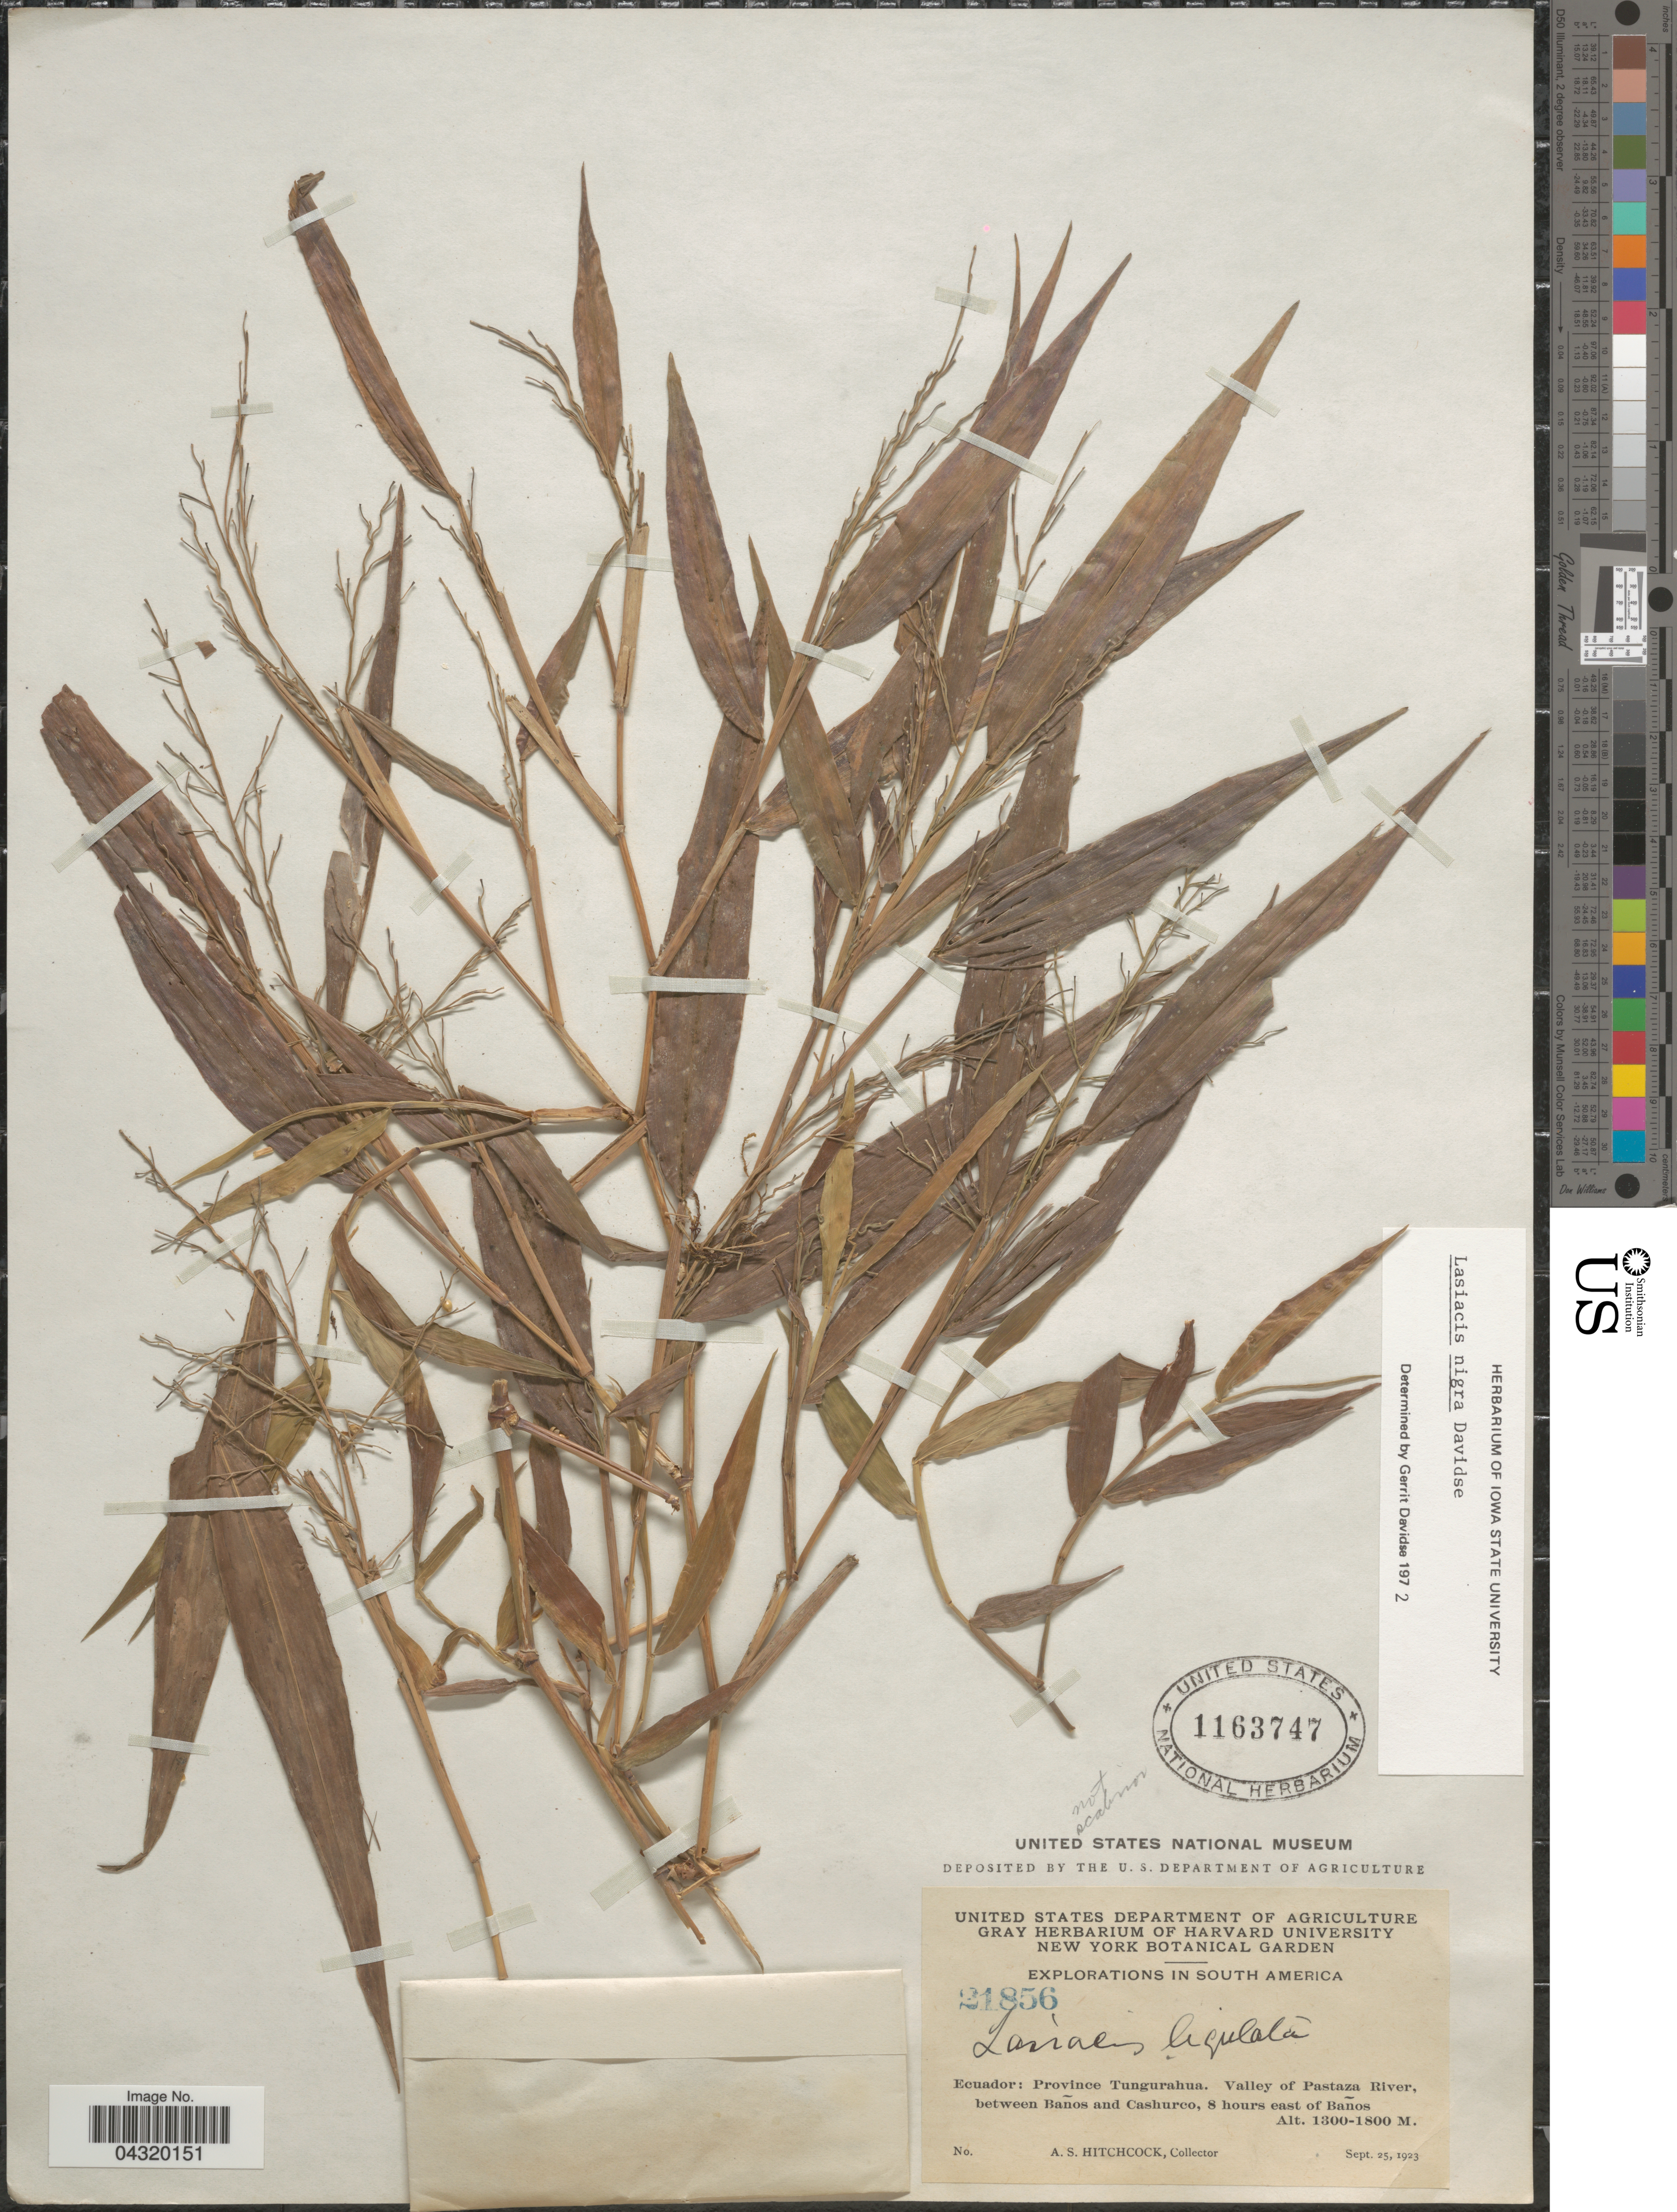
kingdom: Plantae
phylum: Tracheophyta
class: Liliopsida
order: Poales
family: Poaceae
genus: Lasiacis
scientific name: Lasiacis nigra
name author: Davidse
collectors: A. S. Hitchcock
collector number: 21856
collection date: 1923-09-25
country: Ecuador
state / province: Tungurahua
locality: Explorations in South America. Valley of Pastaza River, between Baños and Cashurco, 8 hours east of Baños.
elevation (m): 1300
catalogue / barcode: US 1163747